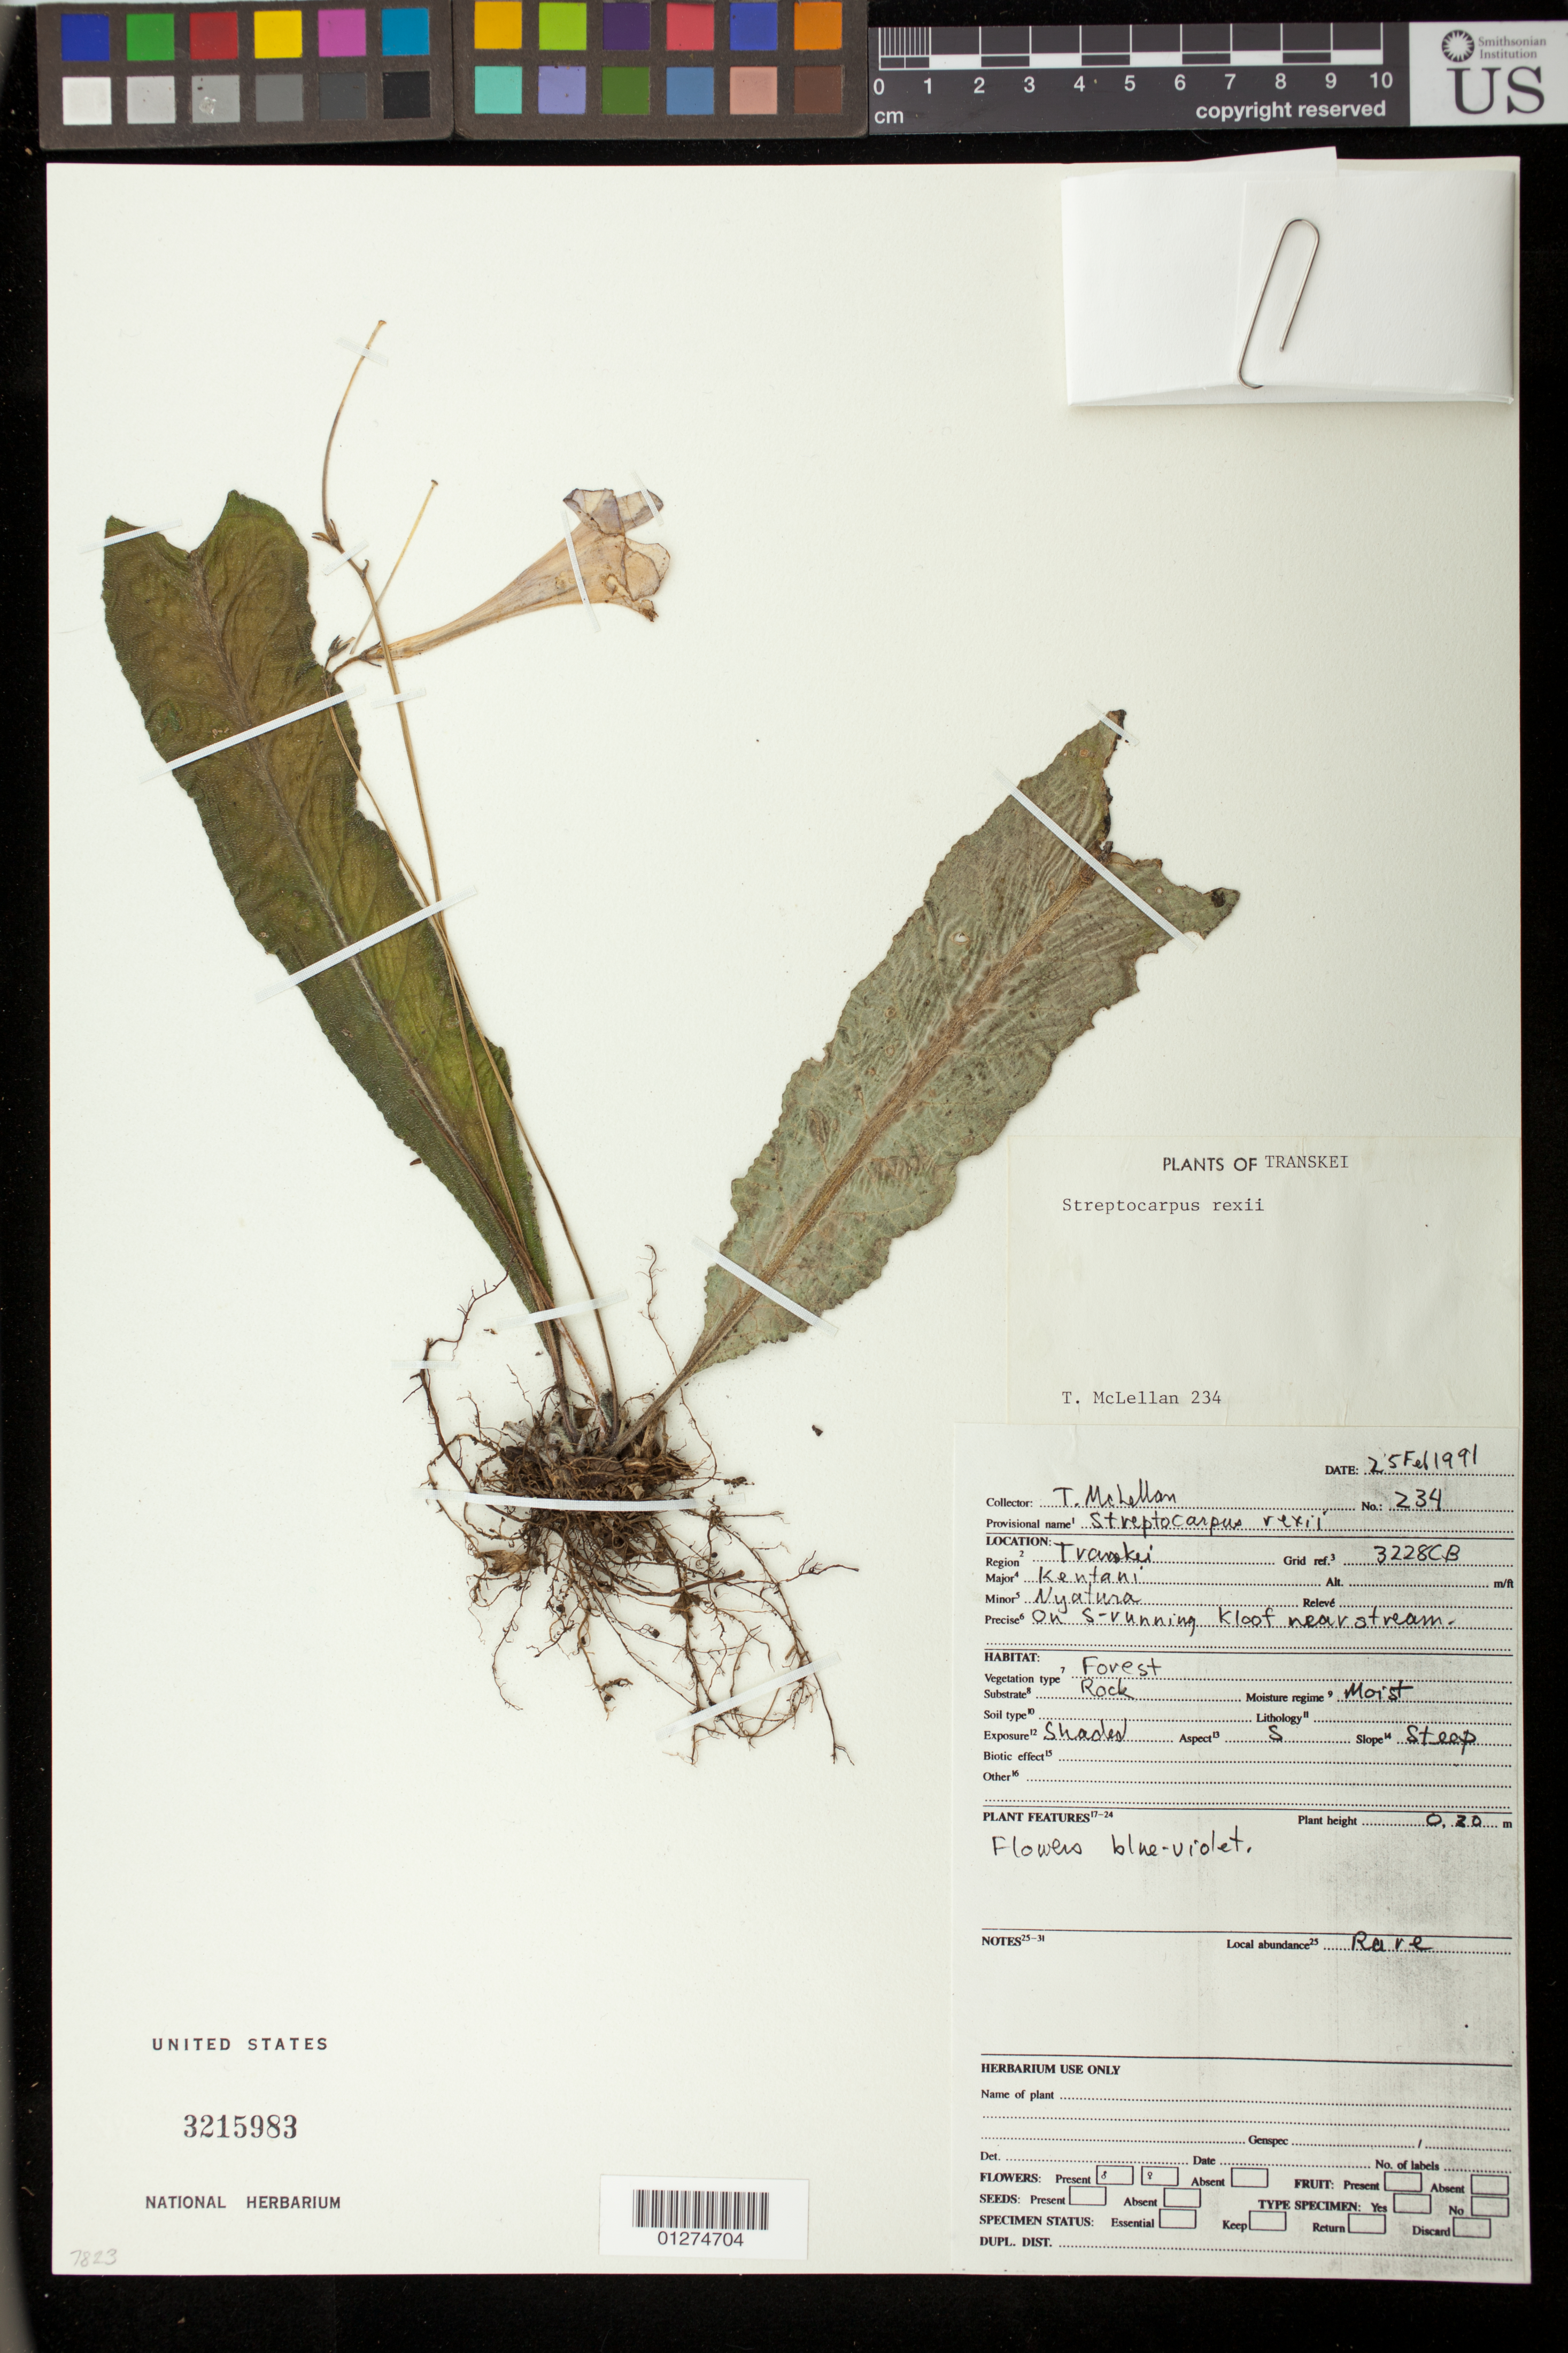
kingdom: Plantae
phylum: Tracheophyta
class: Magnoliopsida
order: Lamiales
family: Gesneriaceae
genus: Streptocarpus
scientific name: Streptocarpus rexii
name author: Lindl.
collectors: T. Mclellan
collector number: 234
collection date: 1991-02-25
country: South Africa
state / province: Eastern Cape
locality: Kentani, Nyaturn, On S running kloof near stream. Transkei.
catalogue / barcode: US 3215983